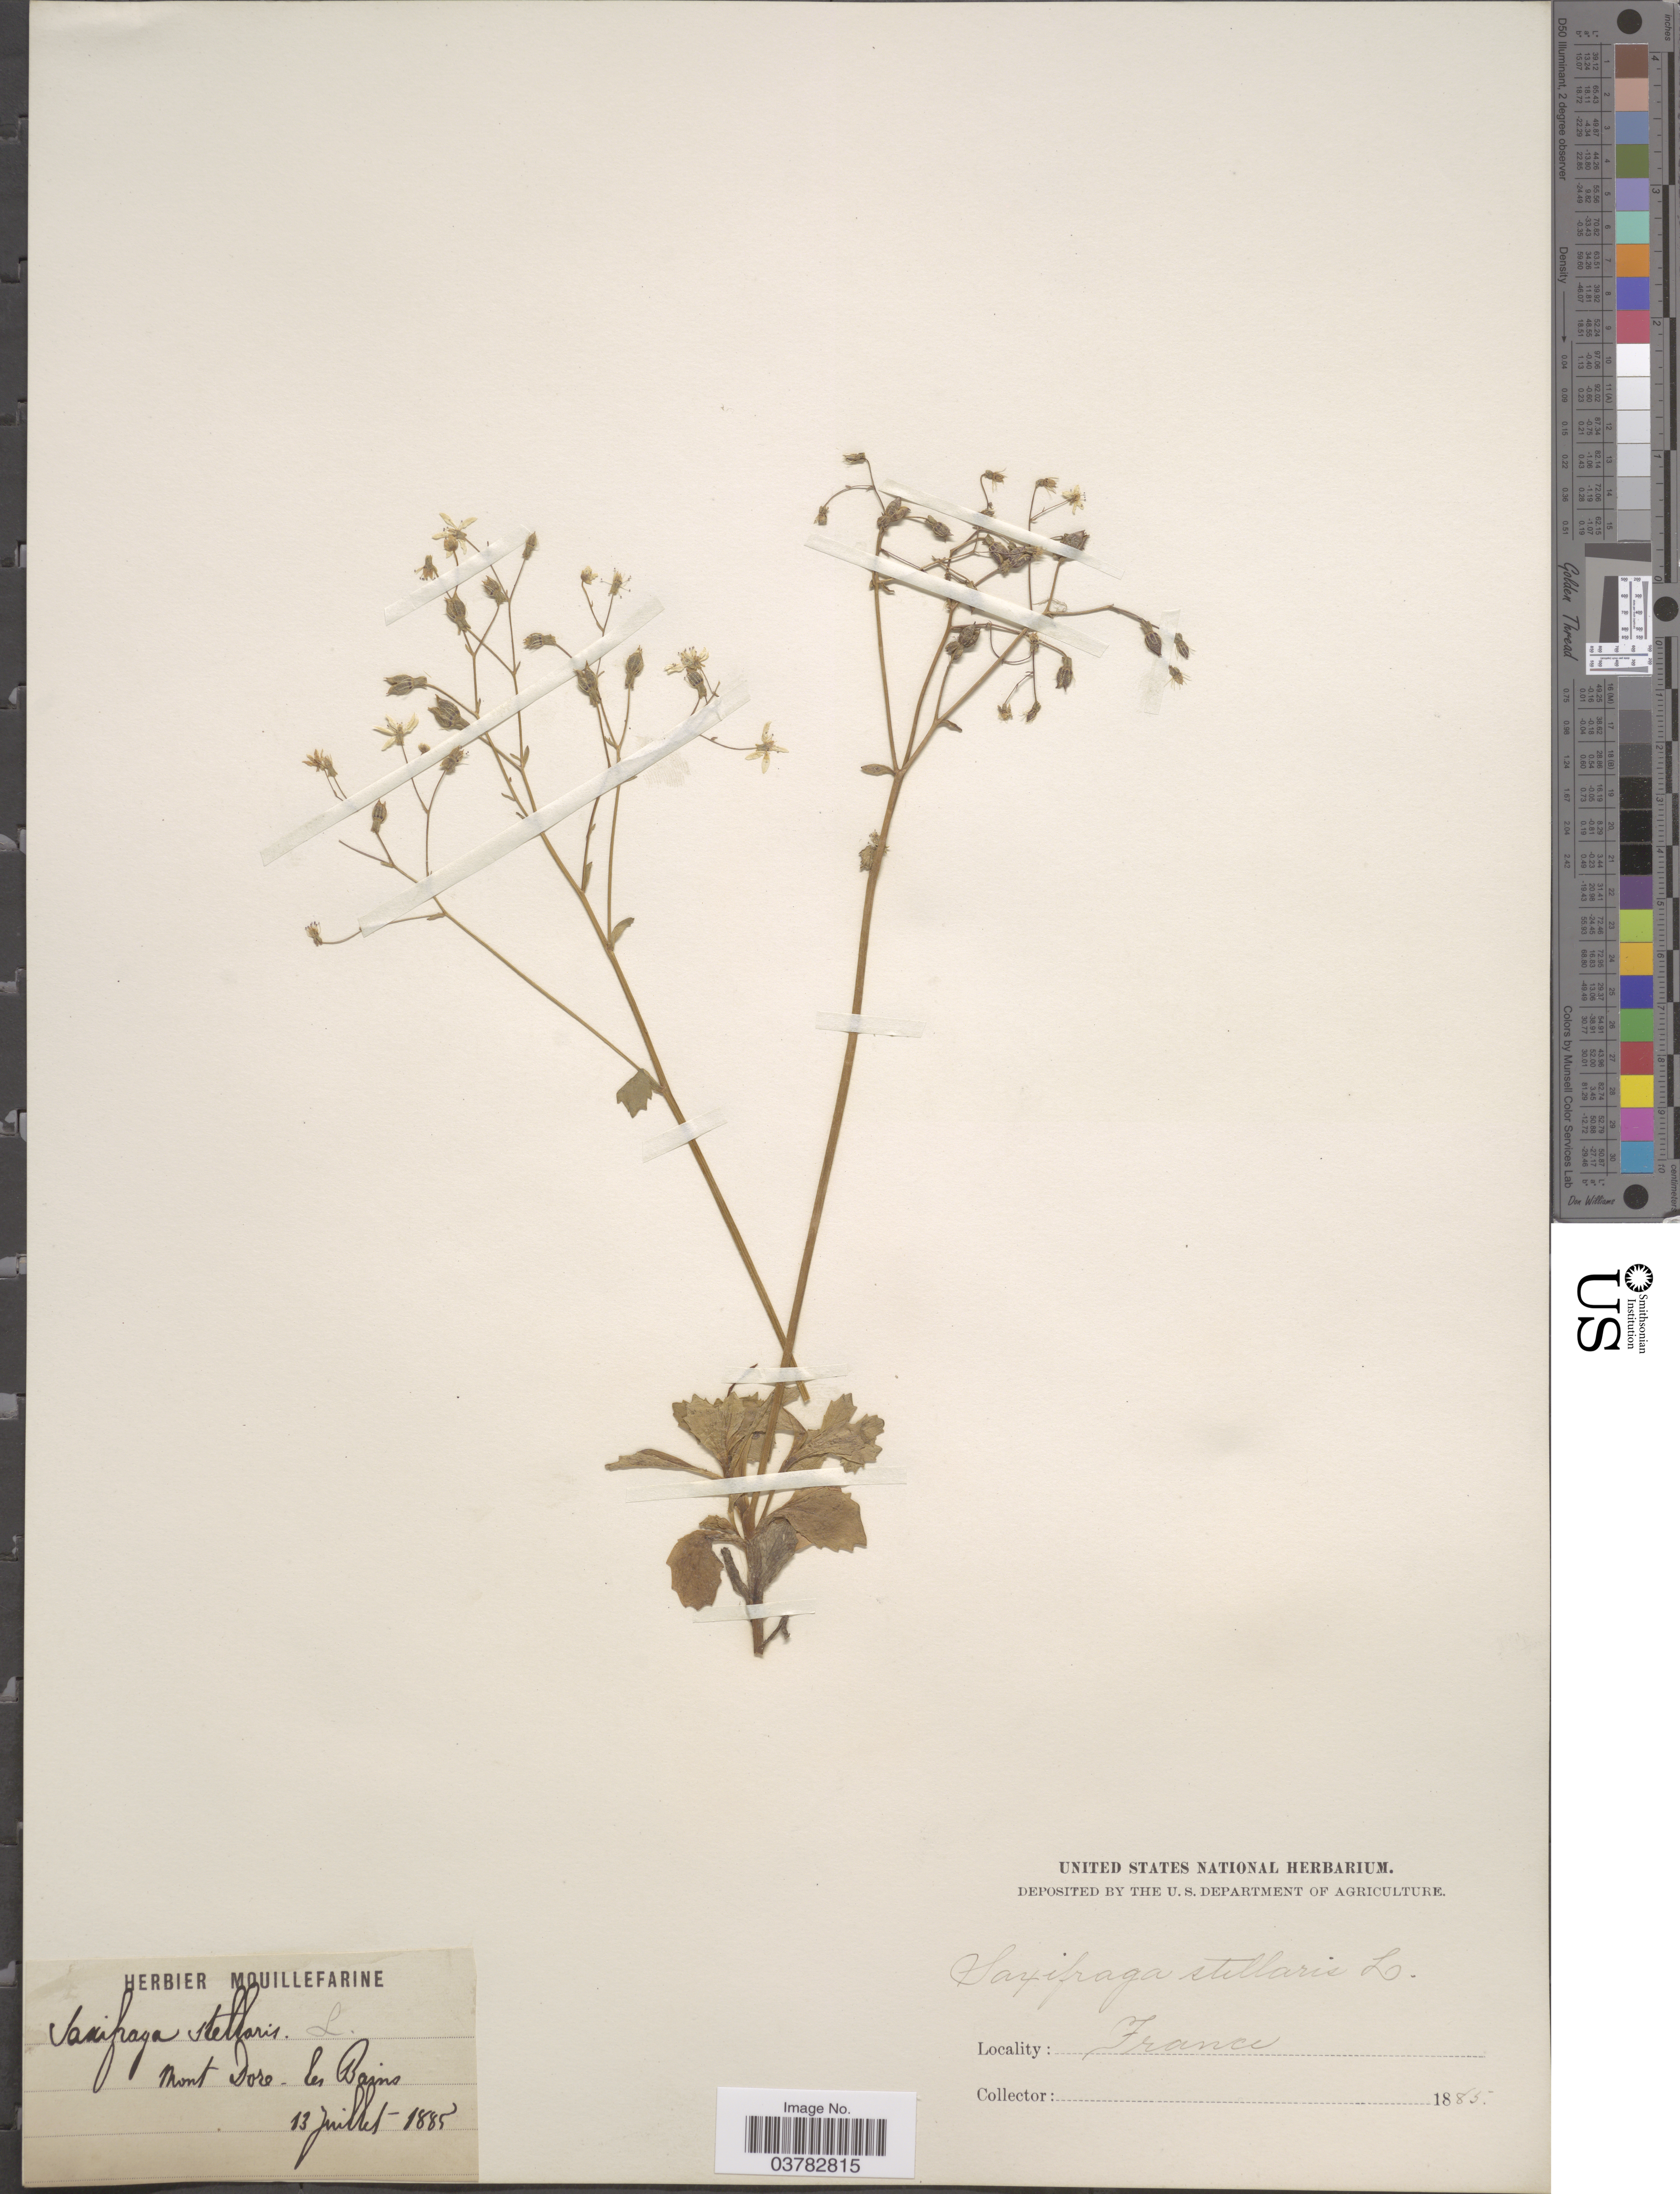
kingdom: Plantae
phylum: Tracheophyta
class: Magnoliopsida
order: Saxifragales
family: Saxifragaceae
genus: Micranthes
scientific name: Micranthes stellaris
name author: (L.) Galasso et al.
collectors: ex herb. Mouillefarine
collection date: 1885-07-13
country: France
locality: Mont Dore- les Bains.